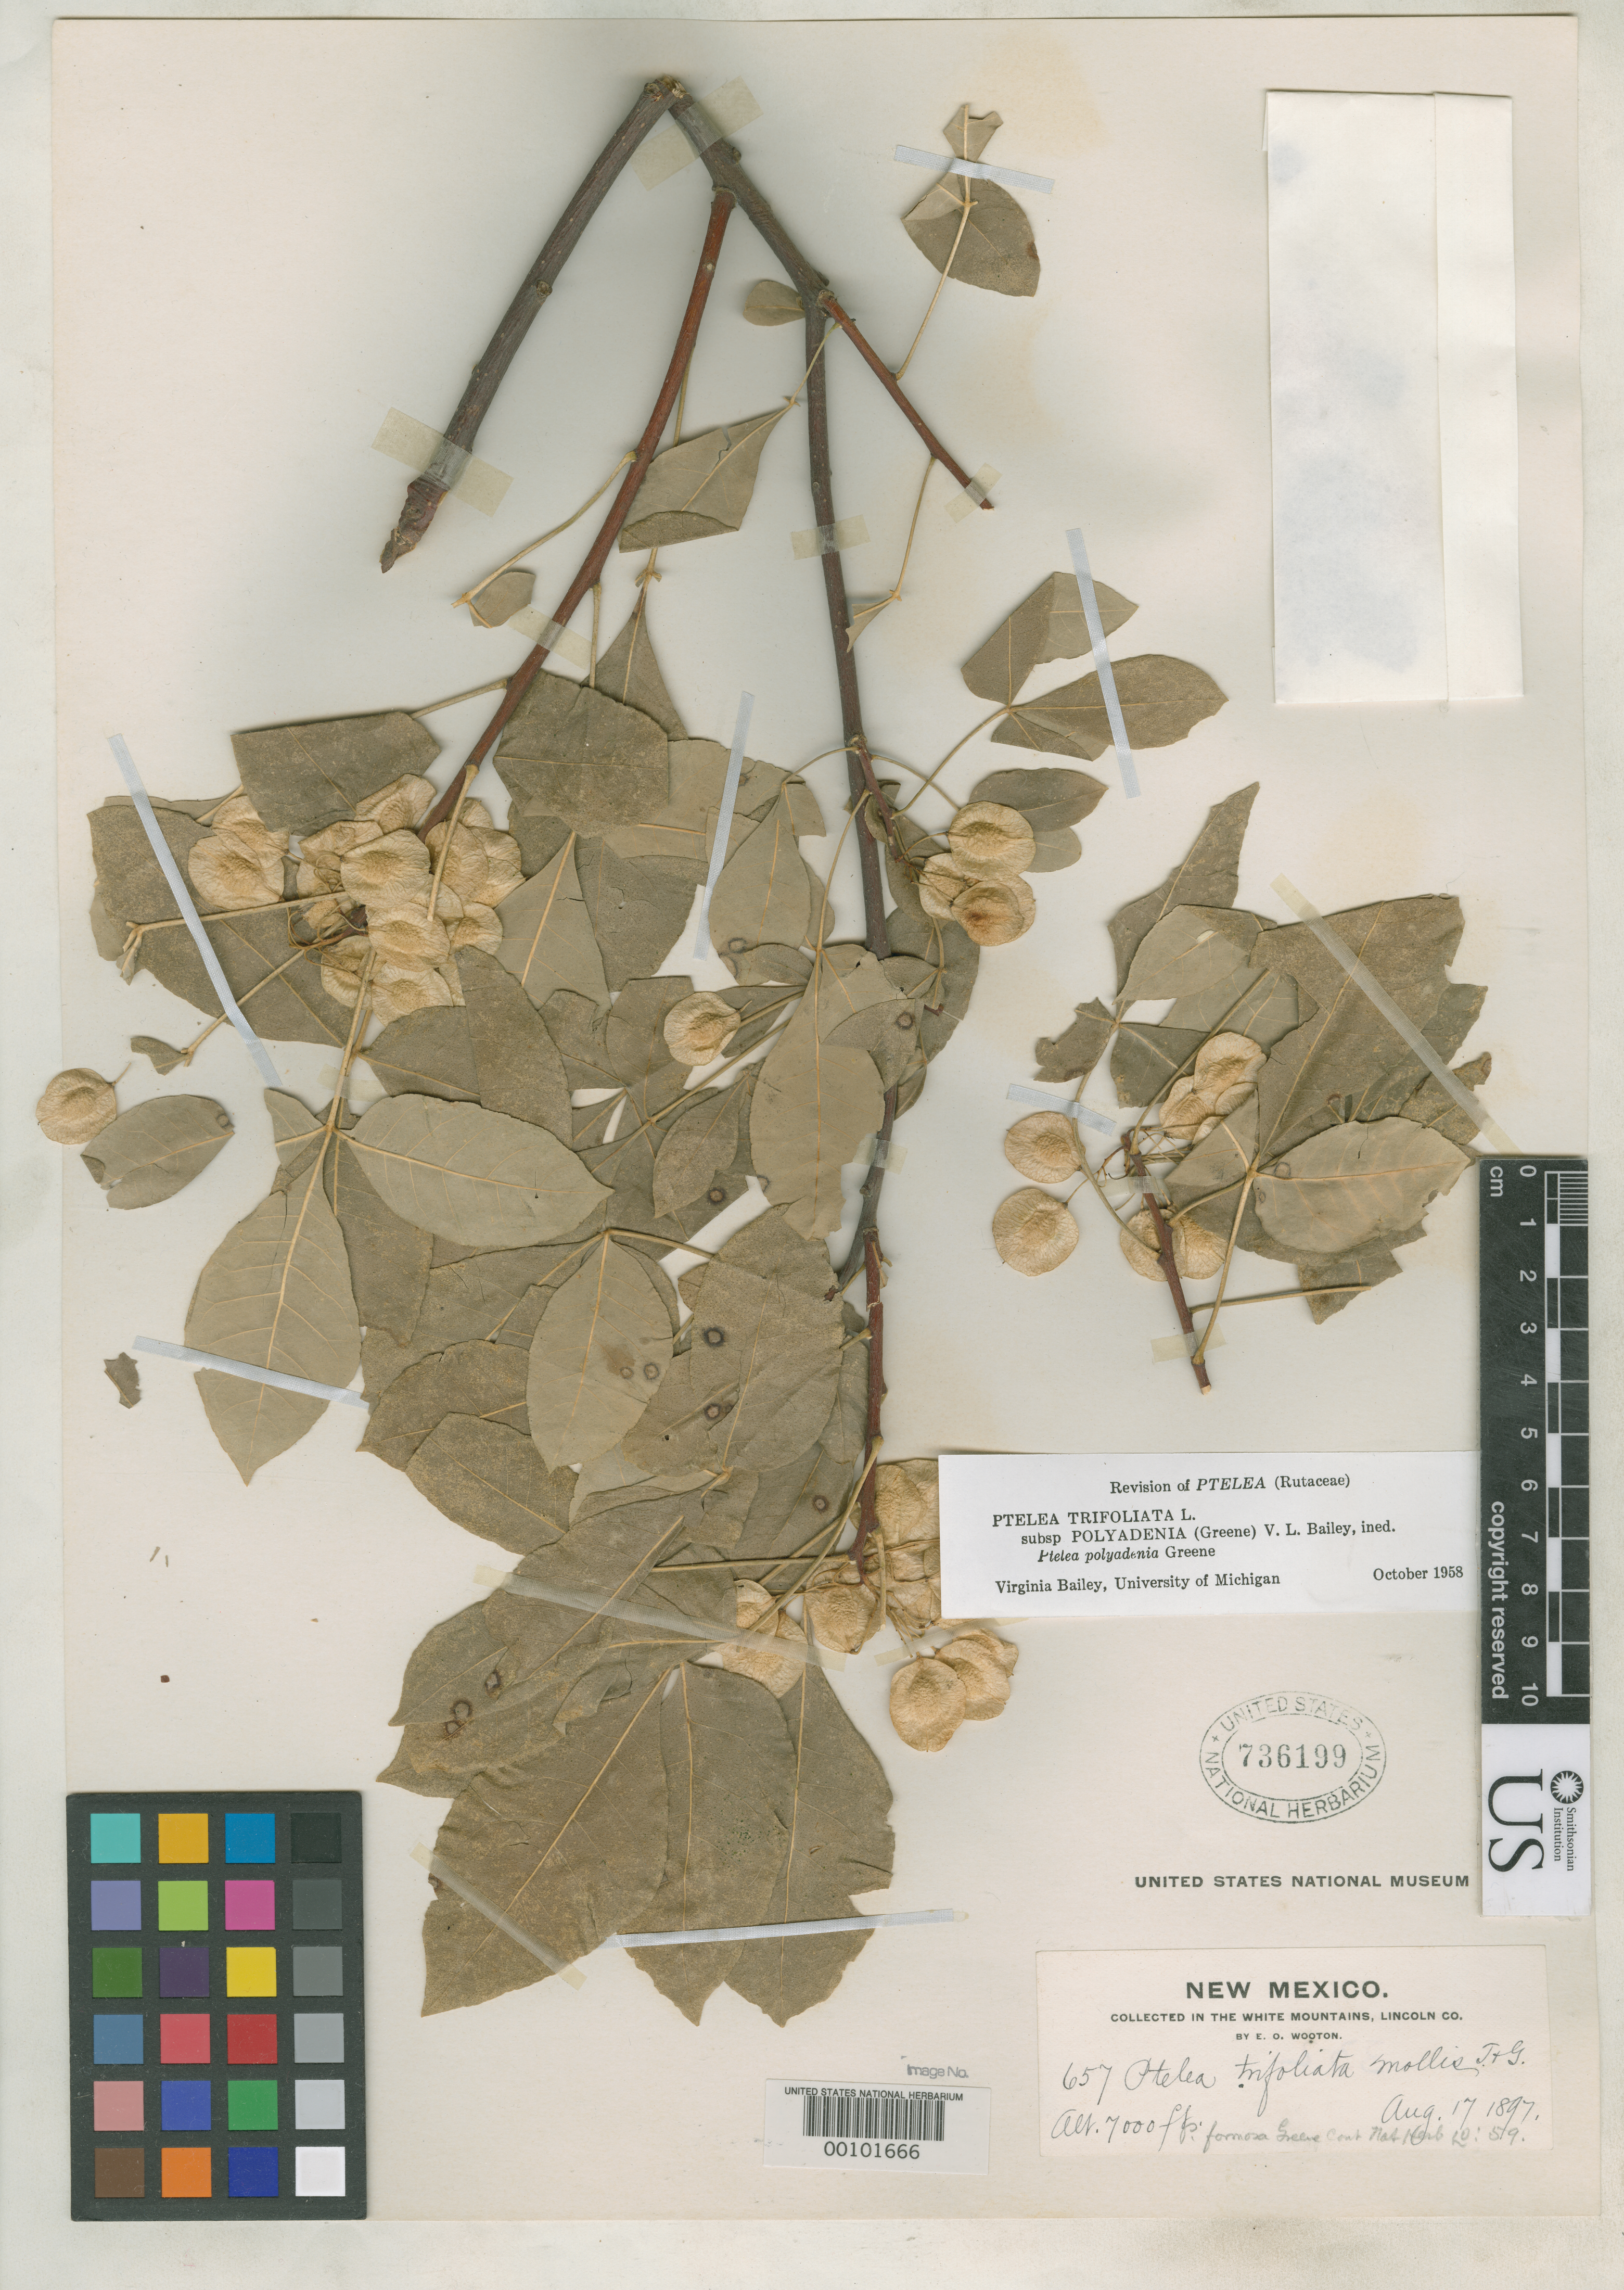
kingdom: Plantae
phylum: Tracheophyta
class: Magnoliopsida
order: Sapindales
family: Rutaceae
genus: Ptelea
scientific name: Ptelea formosa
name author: Greene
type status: Isotype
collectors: E. O. Wooton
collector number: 657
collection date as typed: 17 Aug 1897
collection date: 1897-08-17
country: United States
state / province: New Mexico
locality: Sierra Blanca.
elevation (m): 2120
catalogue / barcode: US 736199